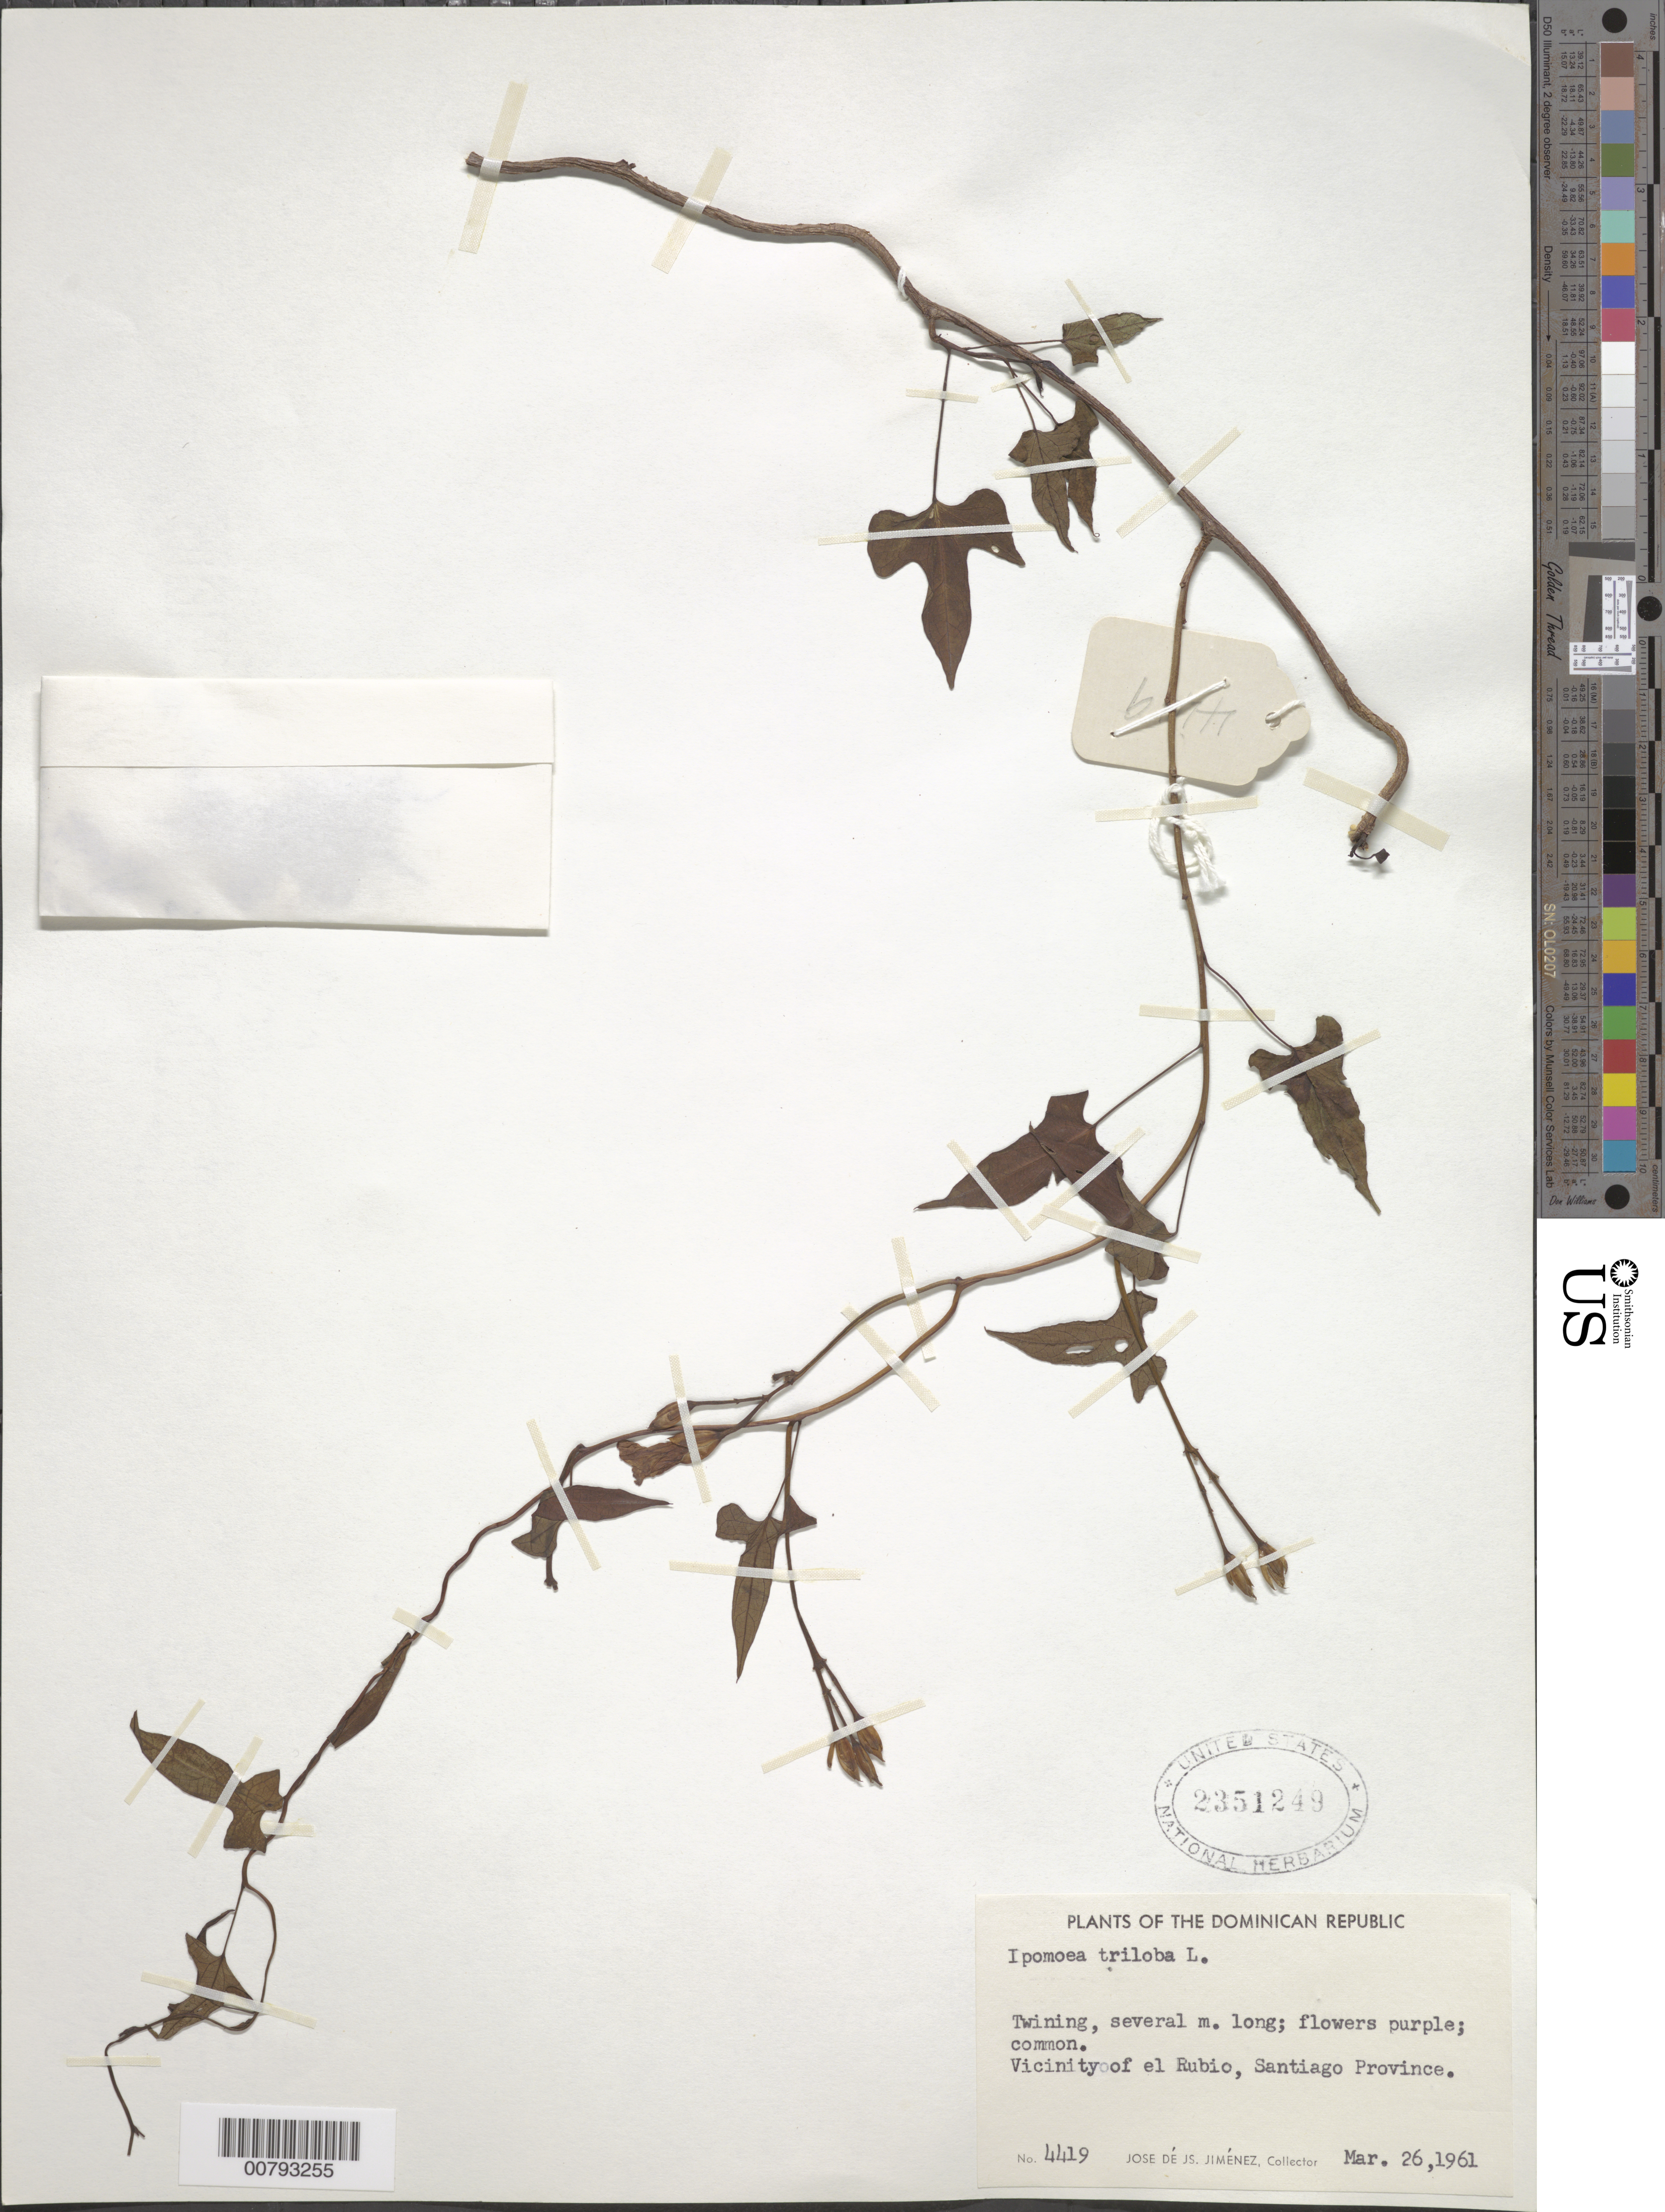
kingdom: Plantae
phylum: Tracheophyta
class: Magnoliopsida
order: Solanales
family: Convolvulaceae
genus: Ipomoea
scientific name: Ipomoea triloba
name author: L.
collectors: J. J. Jiménez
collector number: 4419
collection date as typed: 26 Mar 1961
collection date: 1961-03-26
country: Dominican Republic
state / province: Santiago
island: Hispaniola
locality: Vicinity of el Rubio.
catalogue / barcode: US 2351249